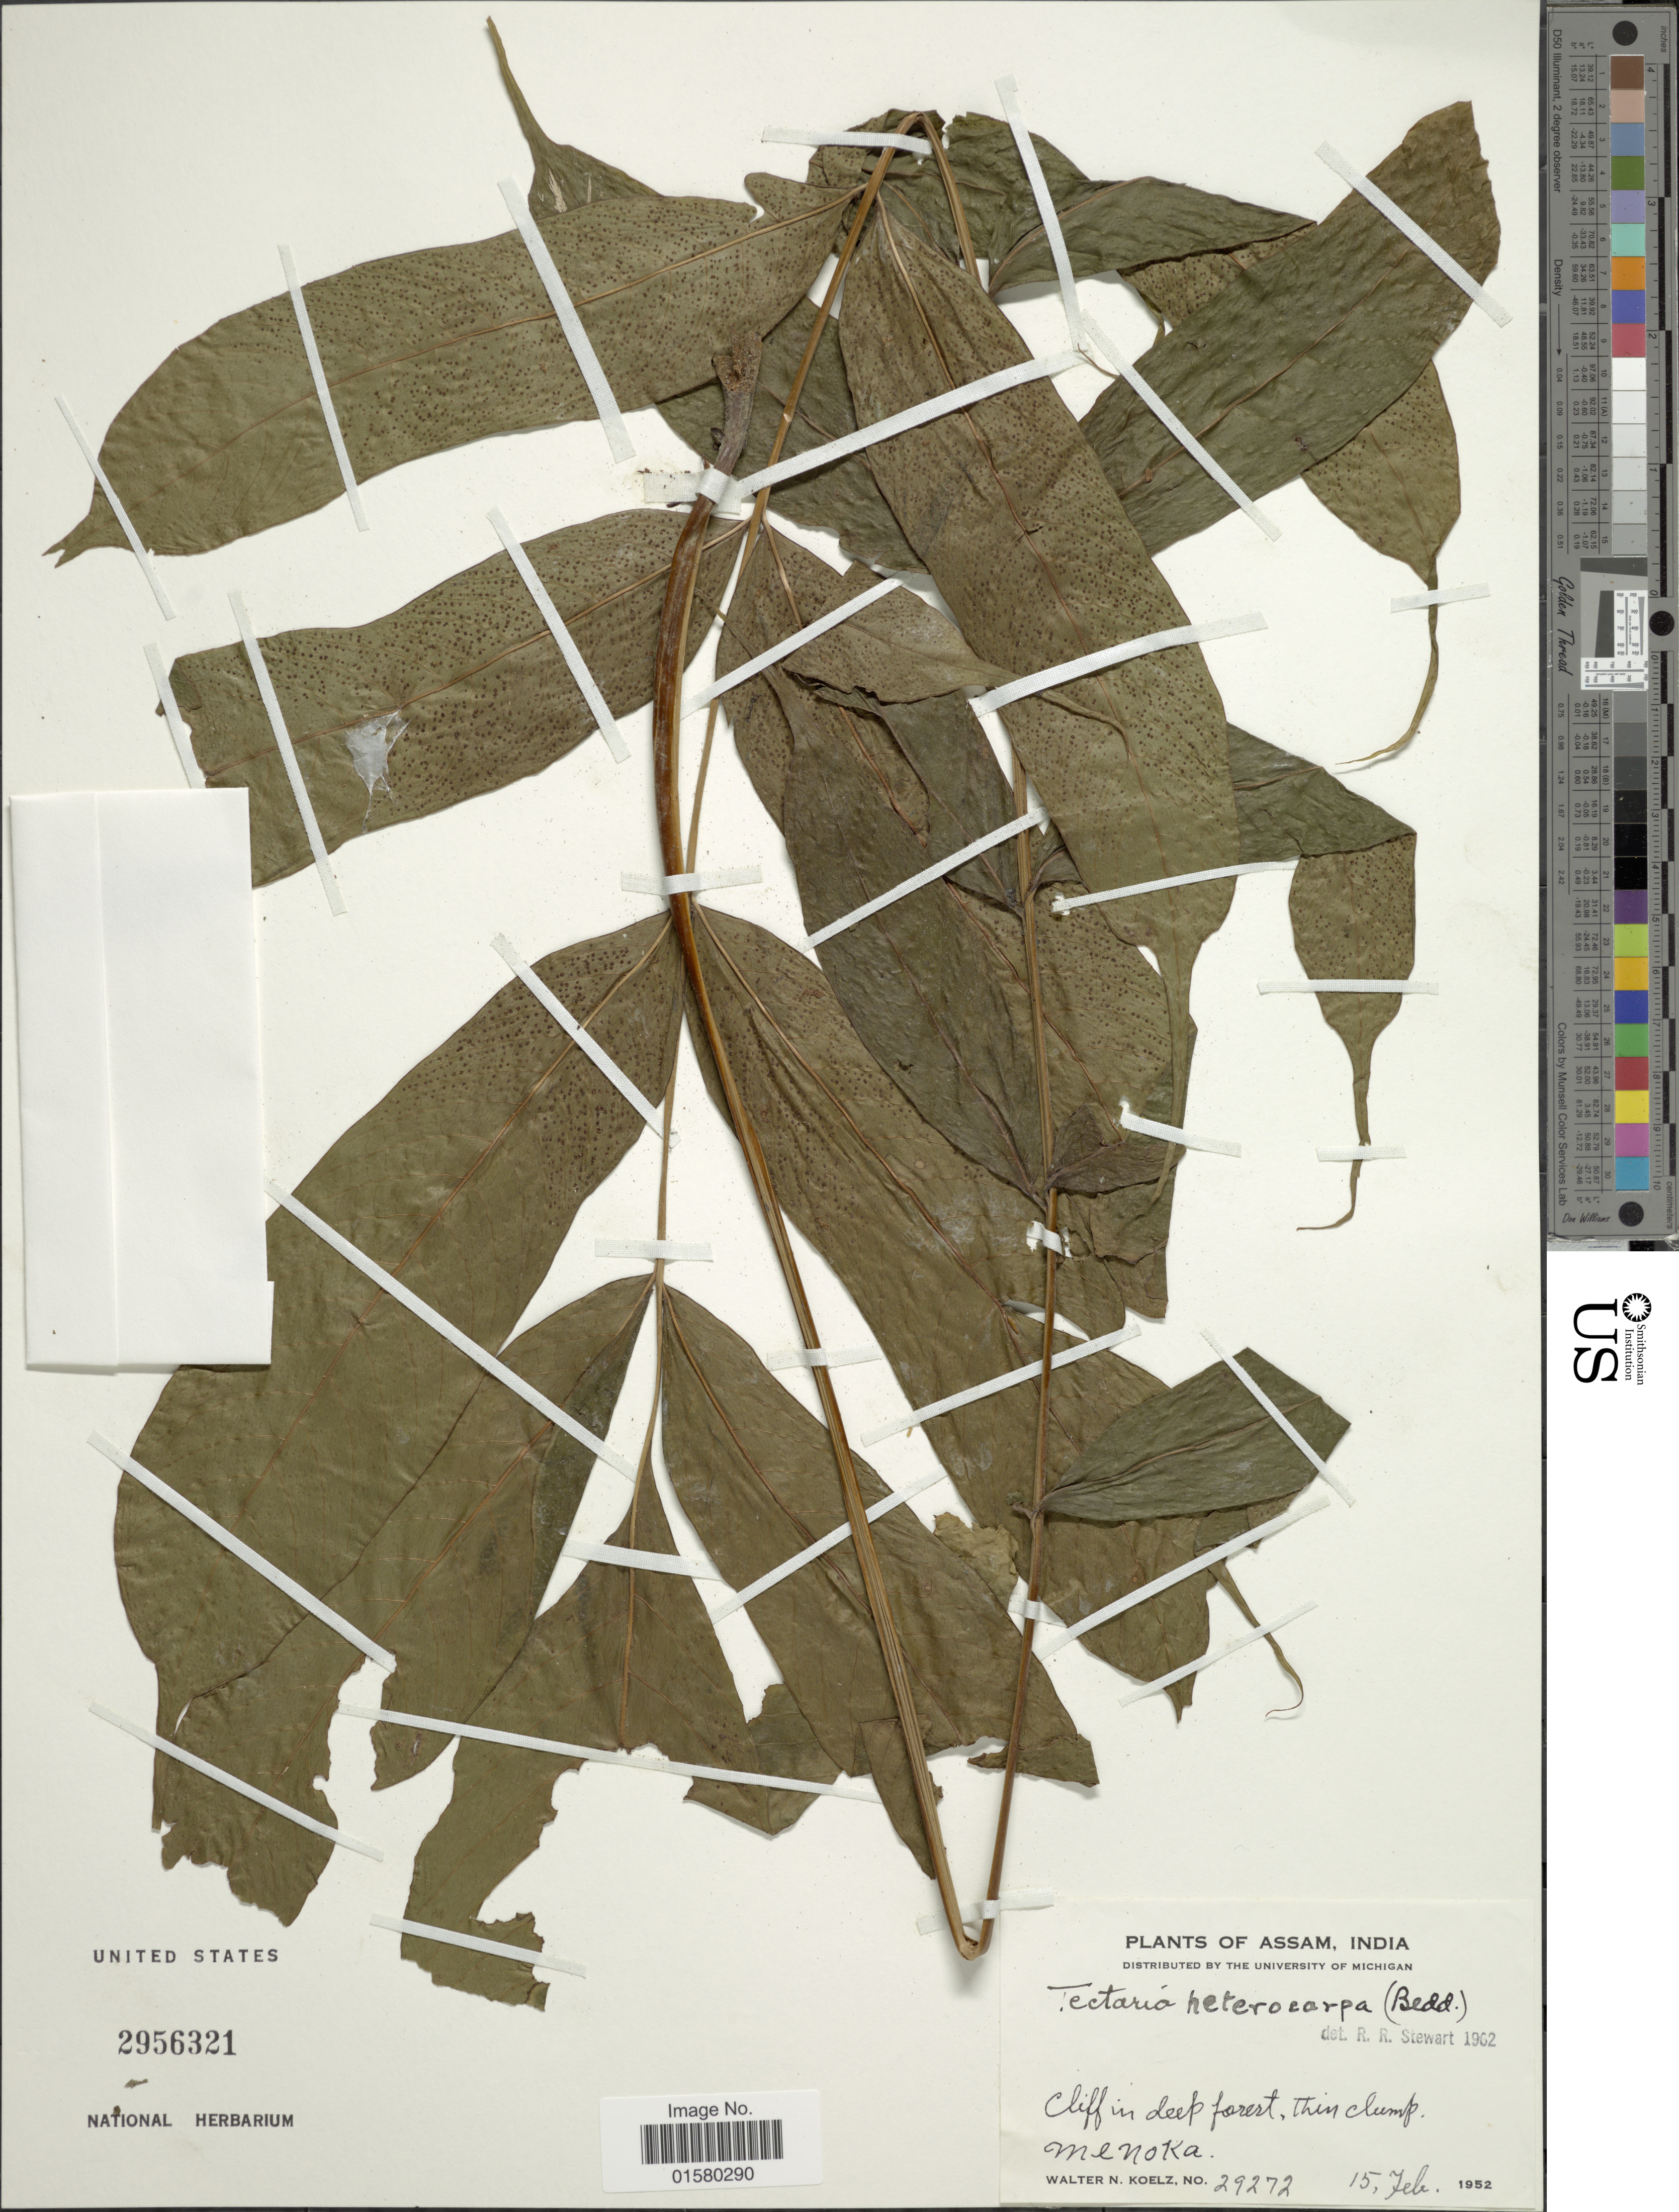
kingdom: Plantae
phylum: Tracheophyta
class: Polypodiopsida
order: Polypodiales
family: Tectariaceae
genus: Tectaria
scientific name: Tectaria heterocarpa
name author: (Bedd.) C.V. Morton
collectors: W. N. Koelz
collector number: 29272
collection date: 1952-02-15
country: India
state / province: Assam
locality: Menoka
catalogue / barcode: US 2956321